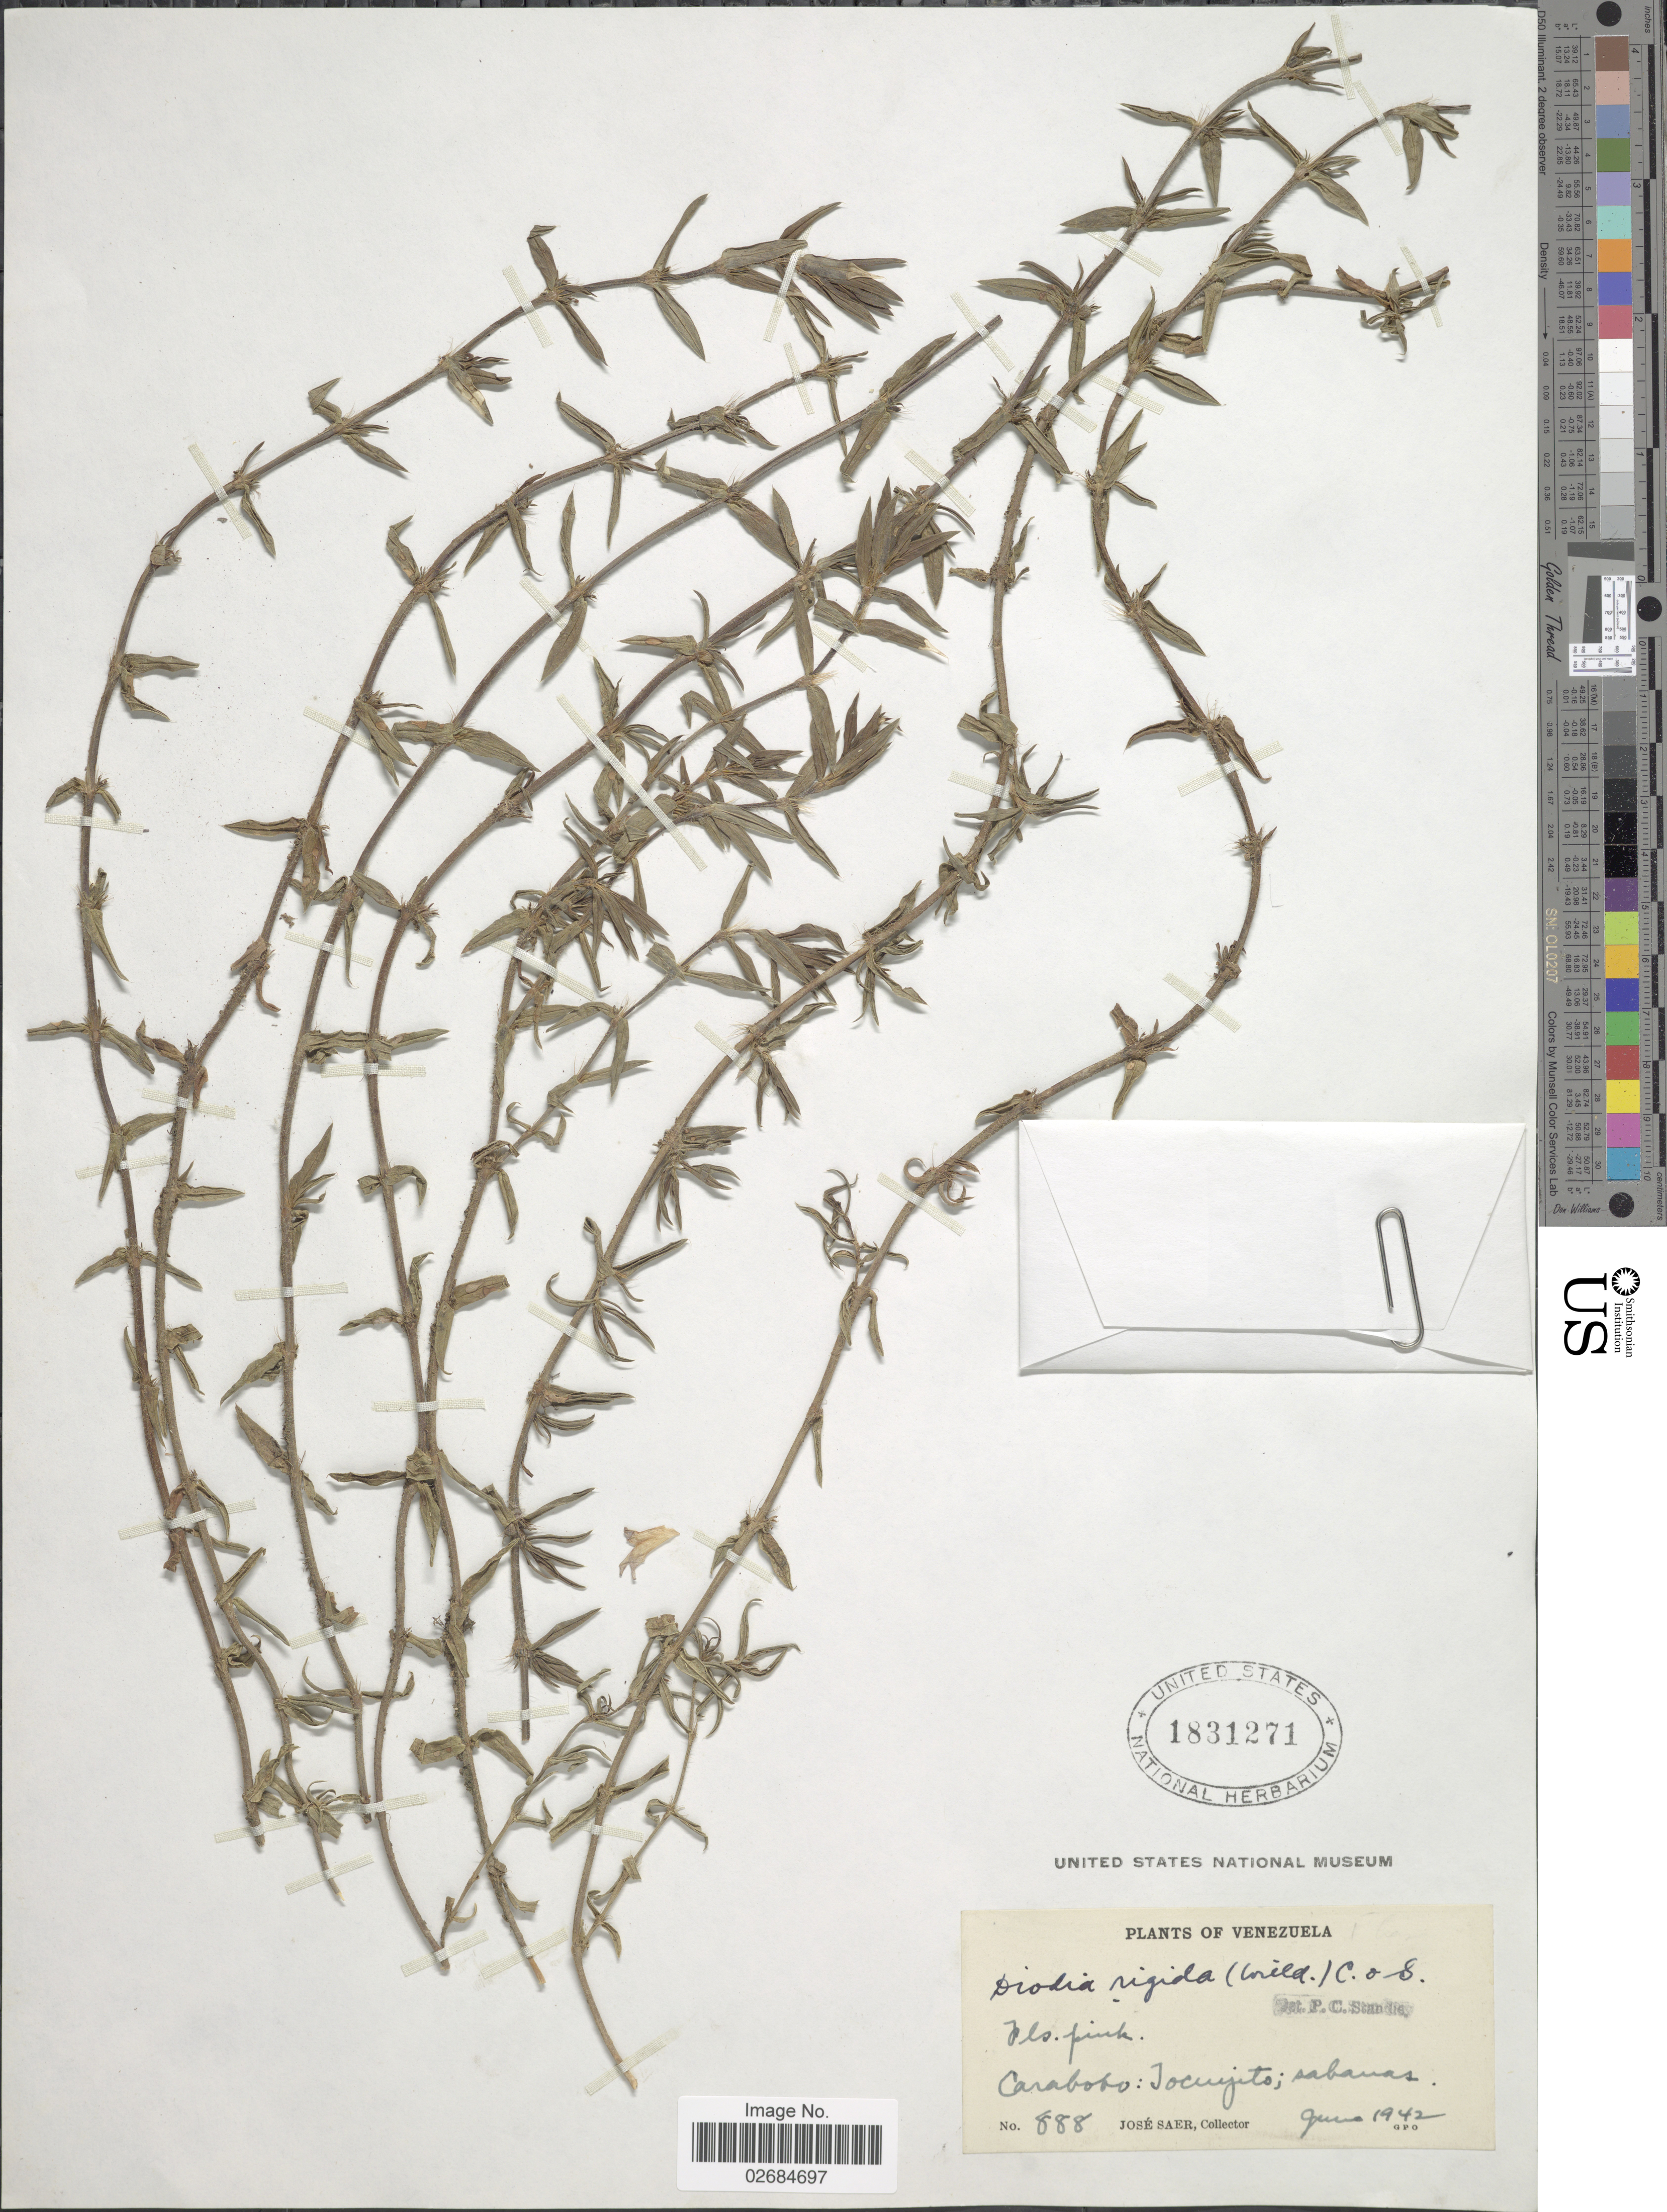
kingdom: Plantae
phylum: Tracheophyta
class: Magnoliopsida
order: Gentianales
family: Rubiaceae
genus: Diodia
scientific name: Diodia apiculata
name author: (Willd. ex Roem. & Schult.) K. Schum.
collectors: J. Saer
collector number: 888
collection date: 1942-06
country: Venezuela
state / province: Carabobo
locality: Jocuyito, sabanas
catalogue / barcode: US 1831271